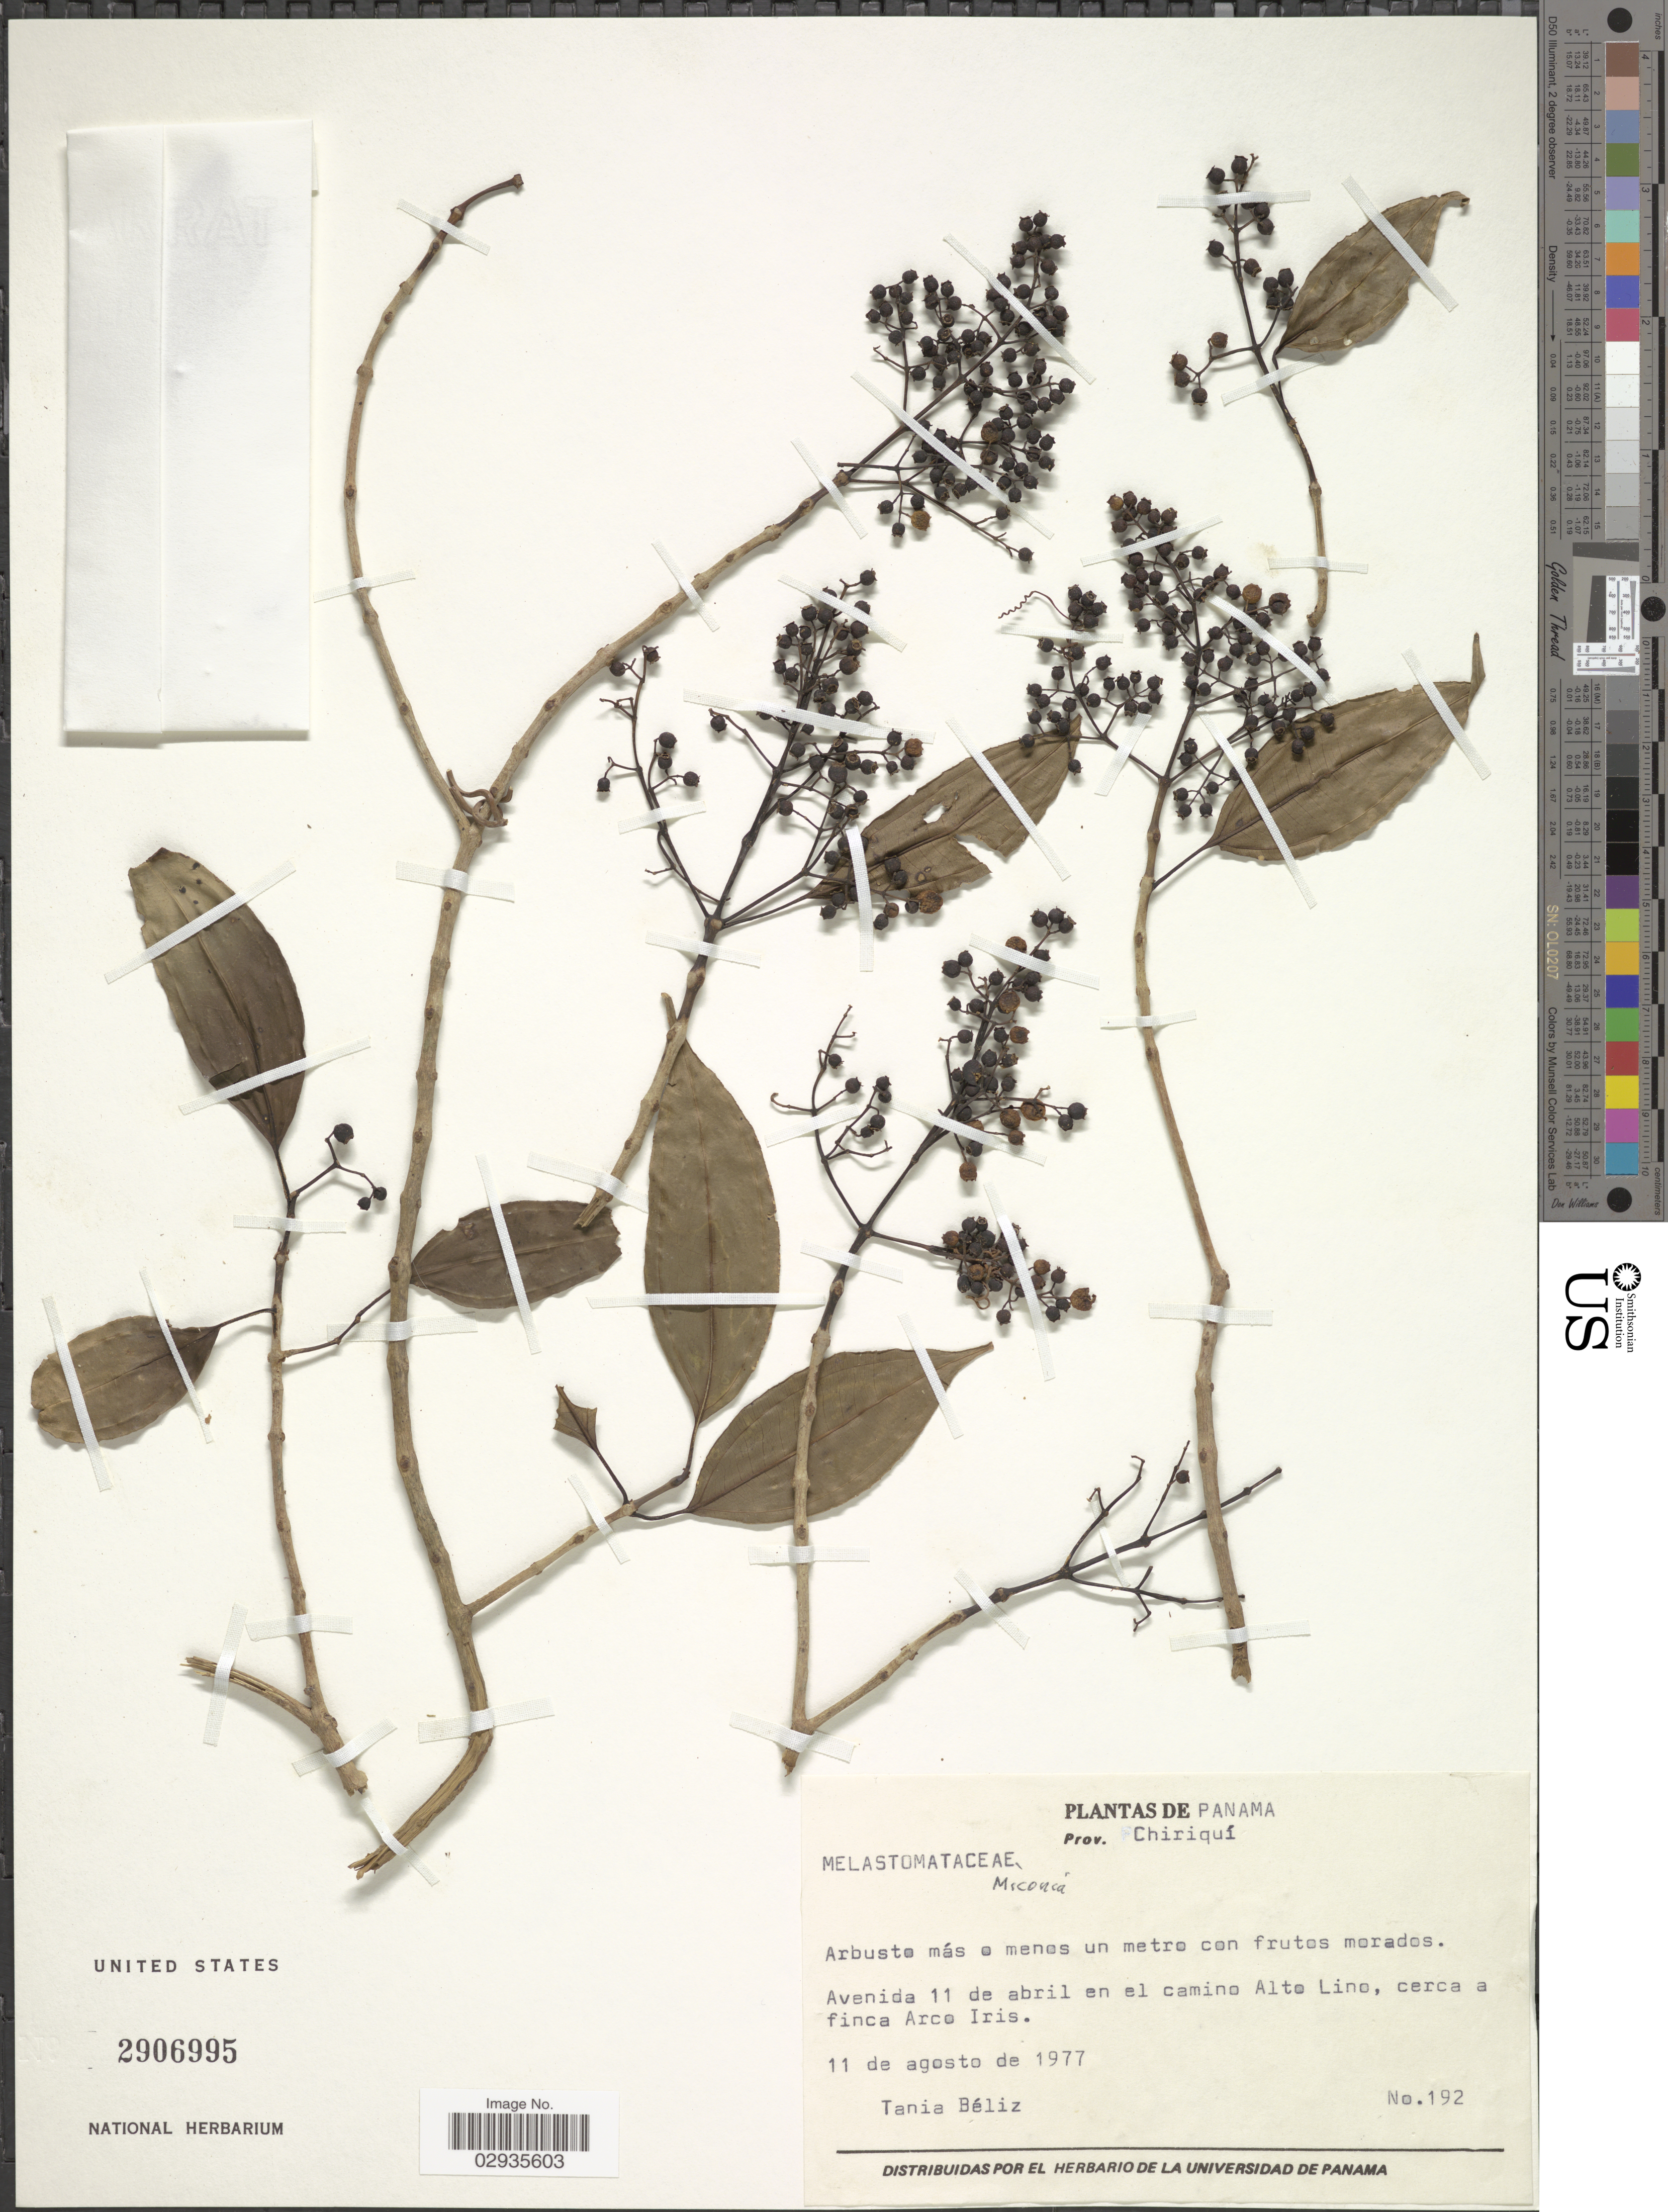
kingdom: Plantae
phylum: Tracheophyta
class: Magnoliopsida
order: Myrtales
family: Melastomataceae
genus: Miconia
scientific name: Miconia sp.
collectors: T. Béliz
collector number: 192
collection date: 1977-08-11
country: Panama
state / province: Chiriqui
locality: Avenida 11 de abril en el camino Alto Lino, cerca a finca Arco Iris.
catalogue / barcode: US 2906995